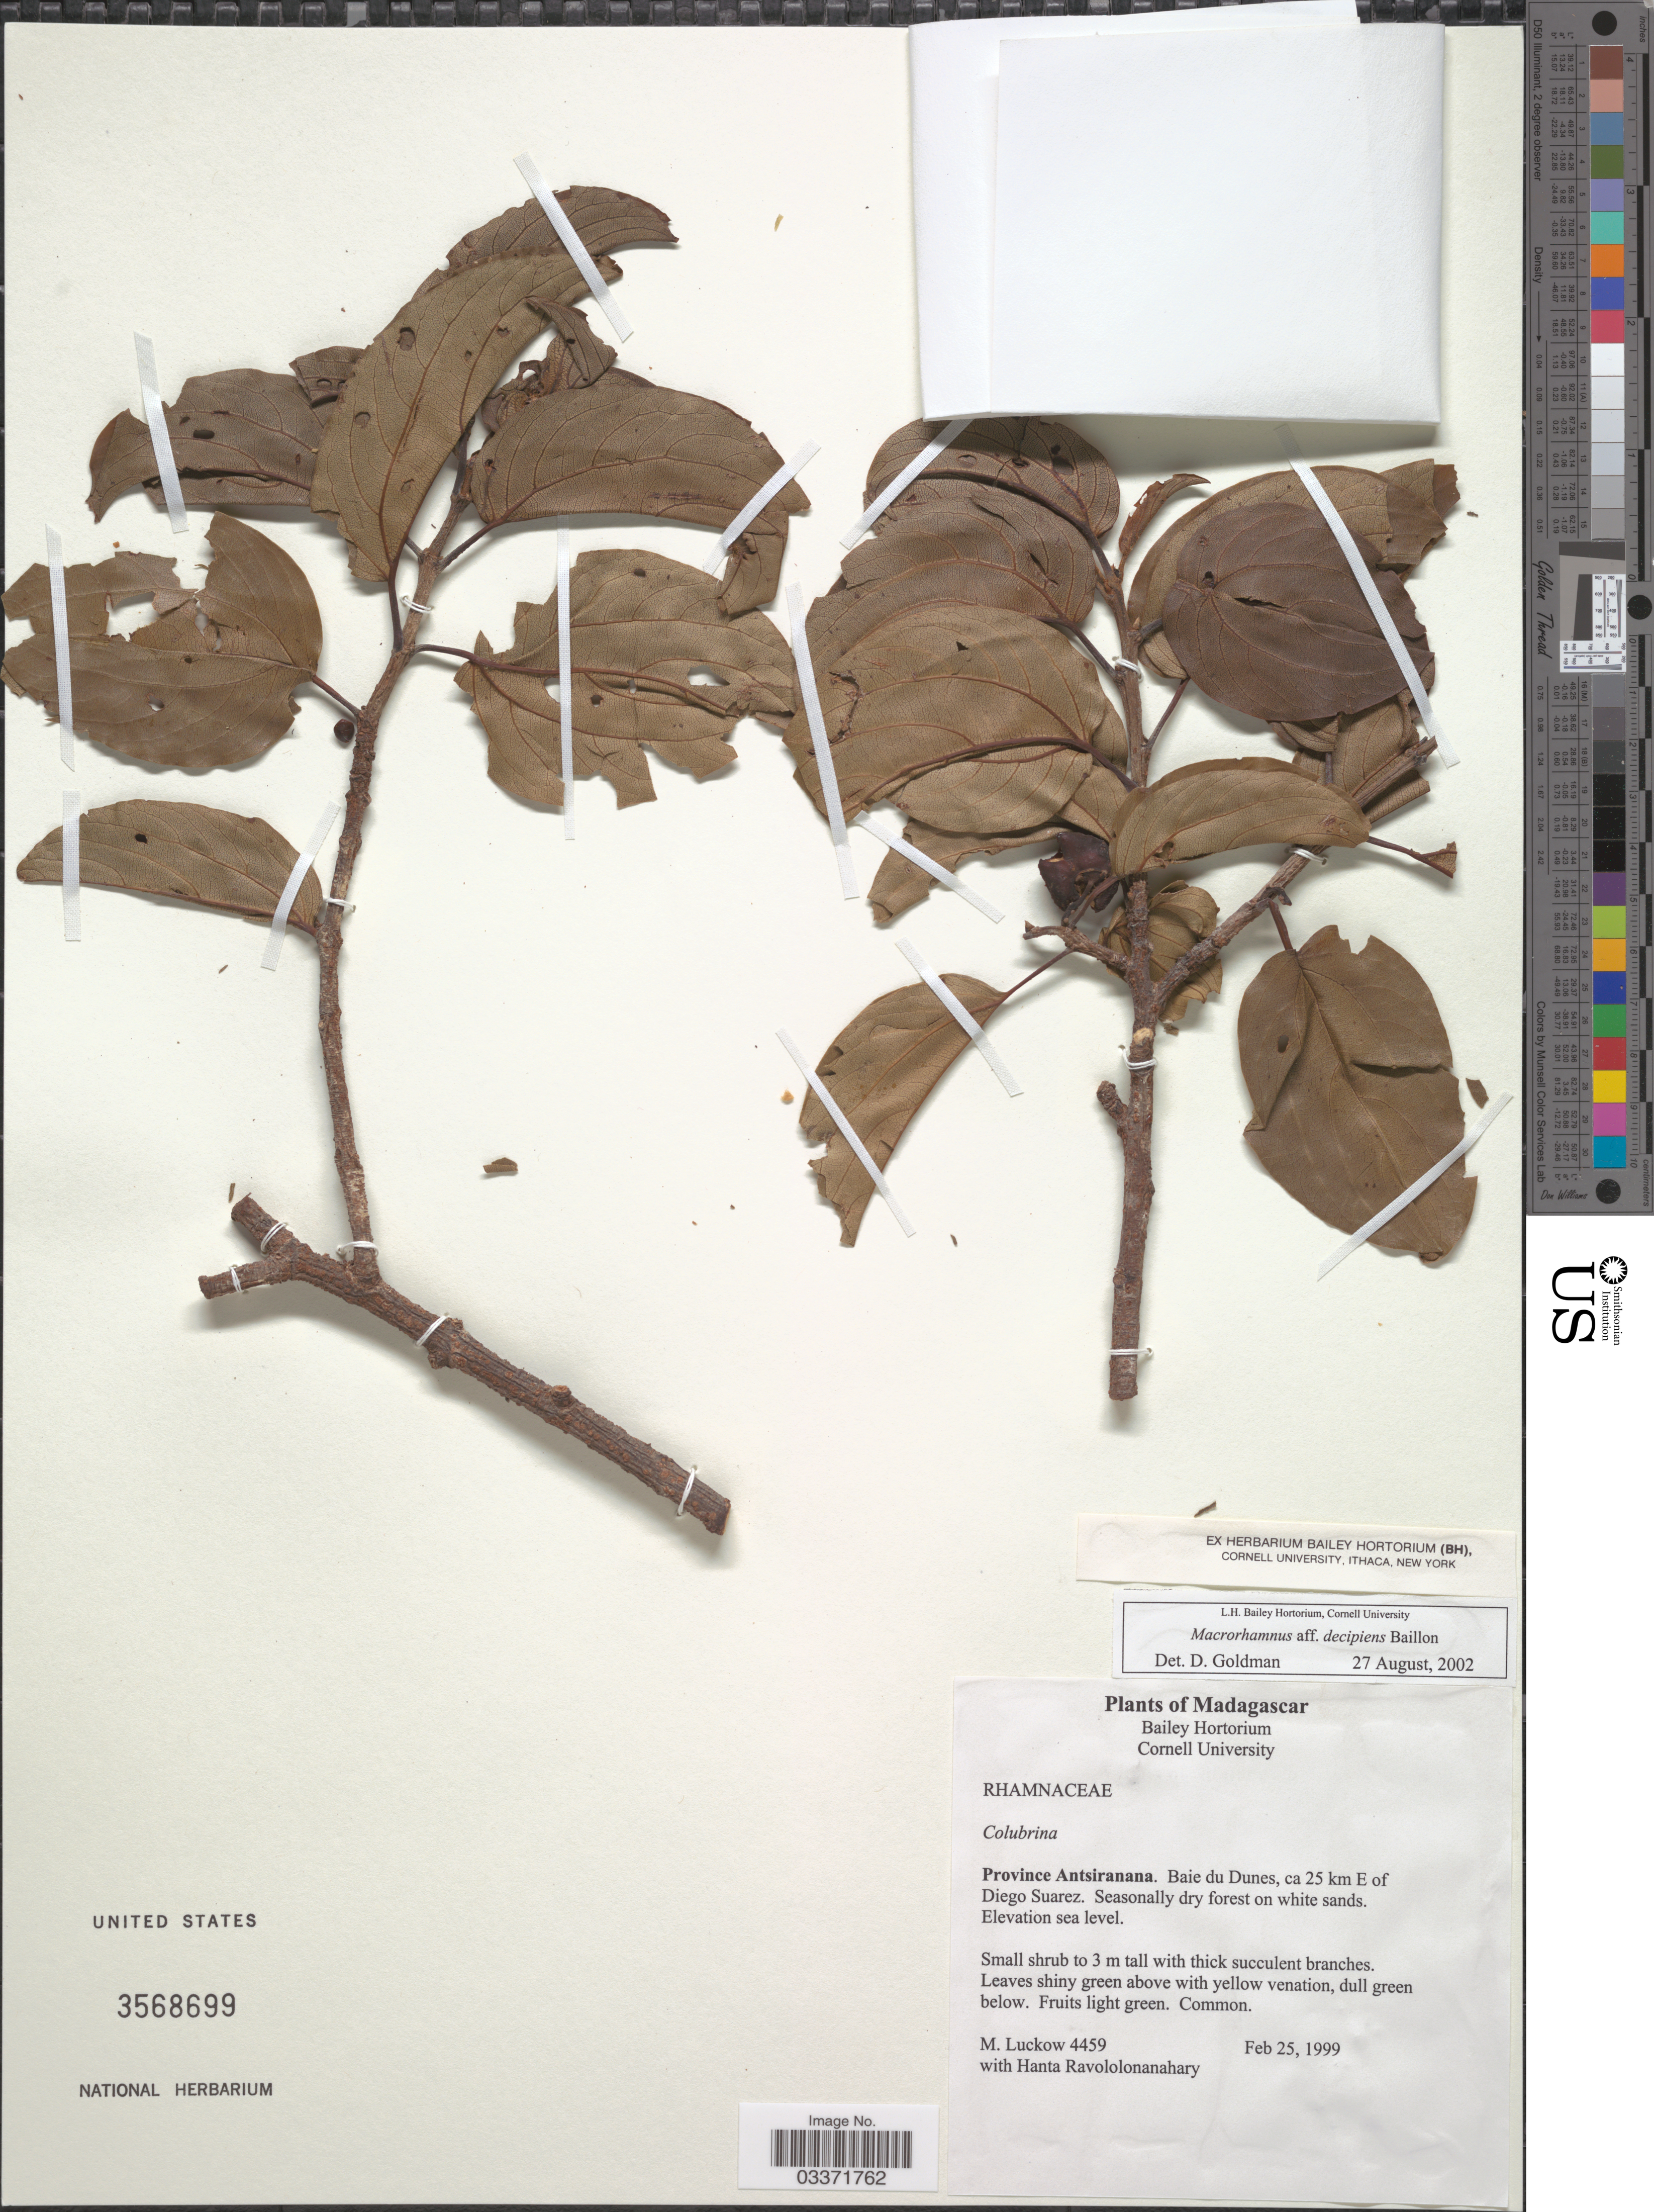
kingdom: Plantae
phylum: Tracheophyta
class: Magnoliopsida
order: Rosales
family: Rhamnaceae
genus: Colubrina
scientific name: Colubrina decipiens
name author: (Baill.) Capuron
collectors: M. A. Luckow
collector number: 4459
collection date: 1999-02-25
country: Madagascar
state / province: Diana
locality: Baie du Dunes, ca 25 km E of Diego Suarez.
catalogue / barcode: US 3568699